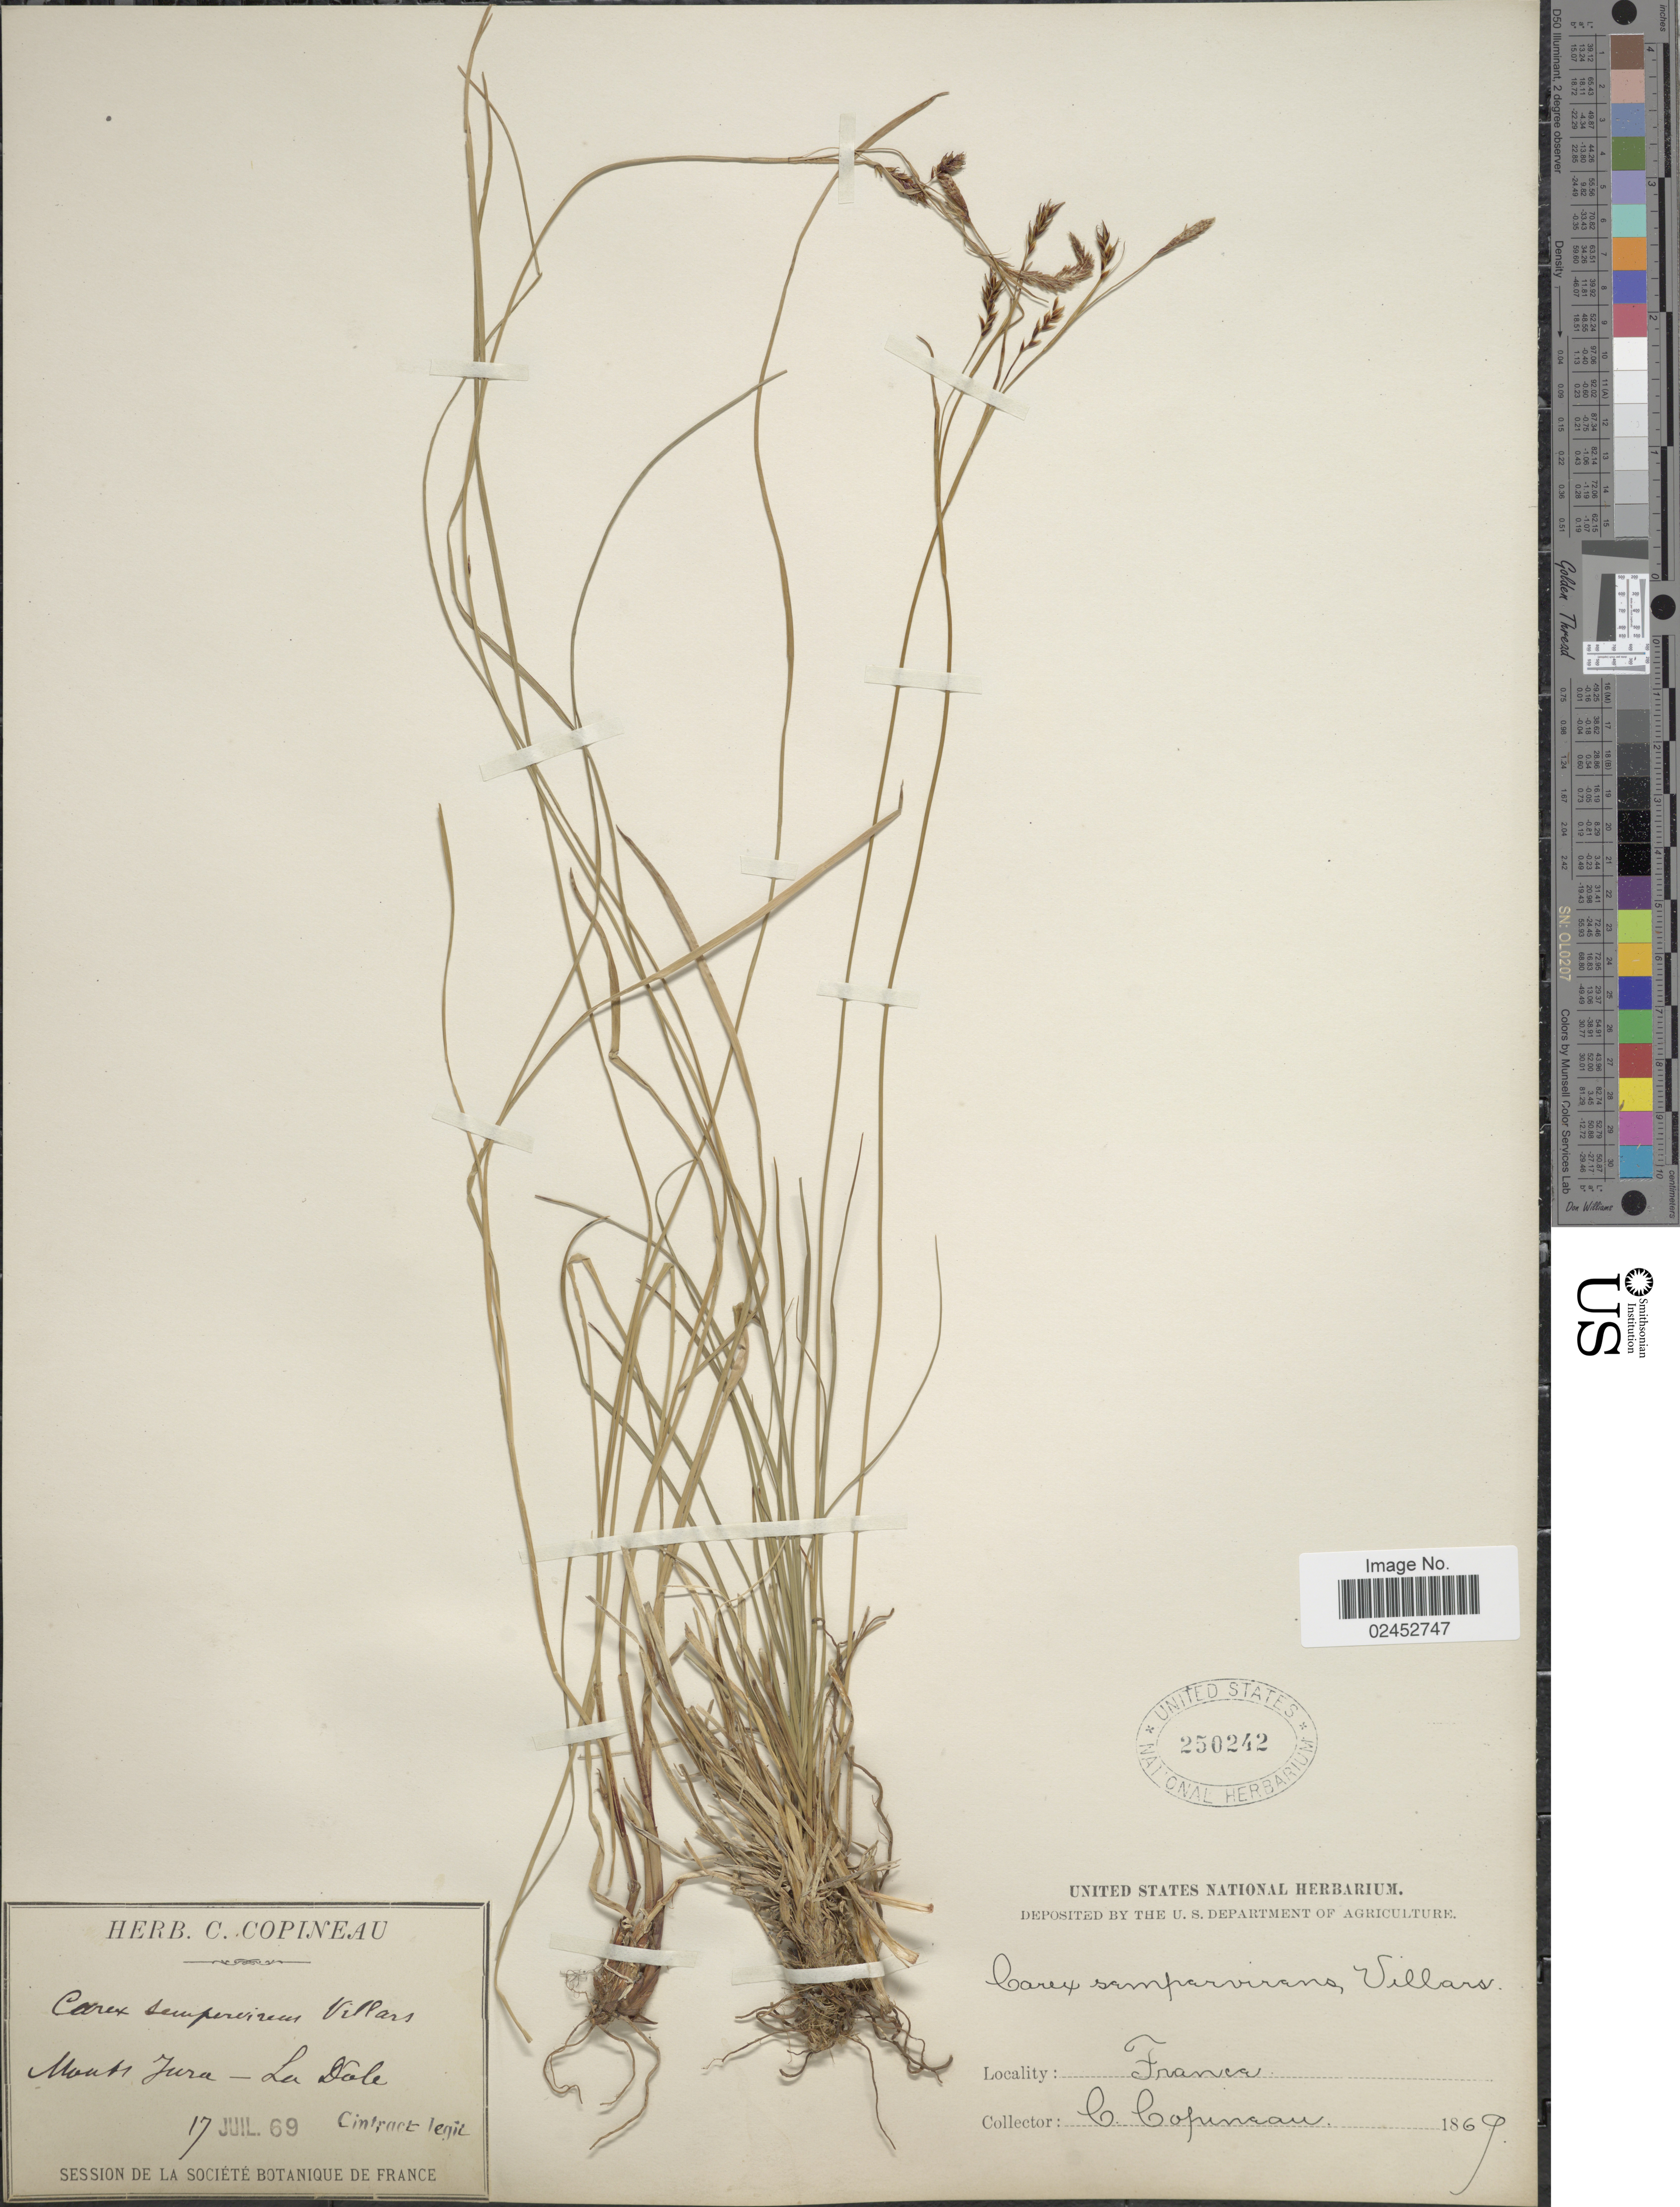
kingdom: Plantae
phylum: Tracheophyta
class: Liliopsida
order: Poales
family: Cyperaceae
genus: Carex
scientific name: Carex sempervirens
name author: Vill.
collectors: C. Copineau & Cintract, --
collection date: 1869-07-17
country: Switzerland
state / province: Vaud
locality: Monts Jura [Jura Mountains] - La Dôle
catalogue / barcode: US 250242